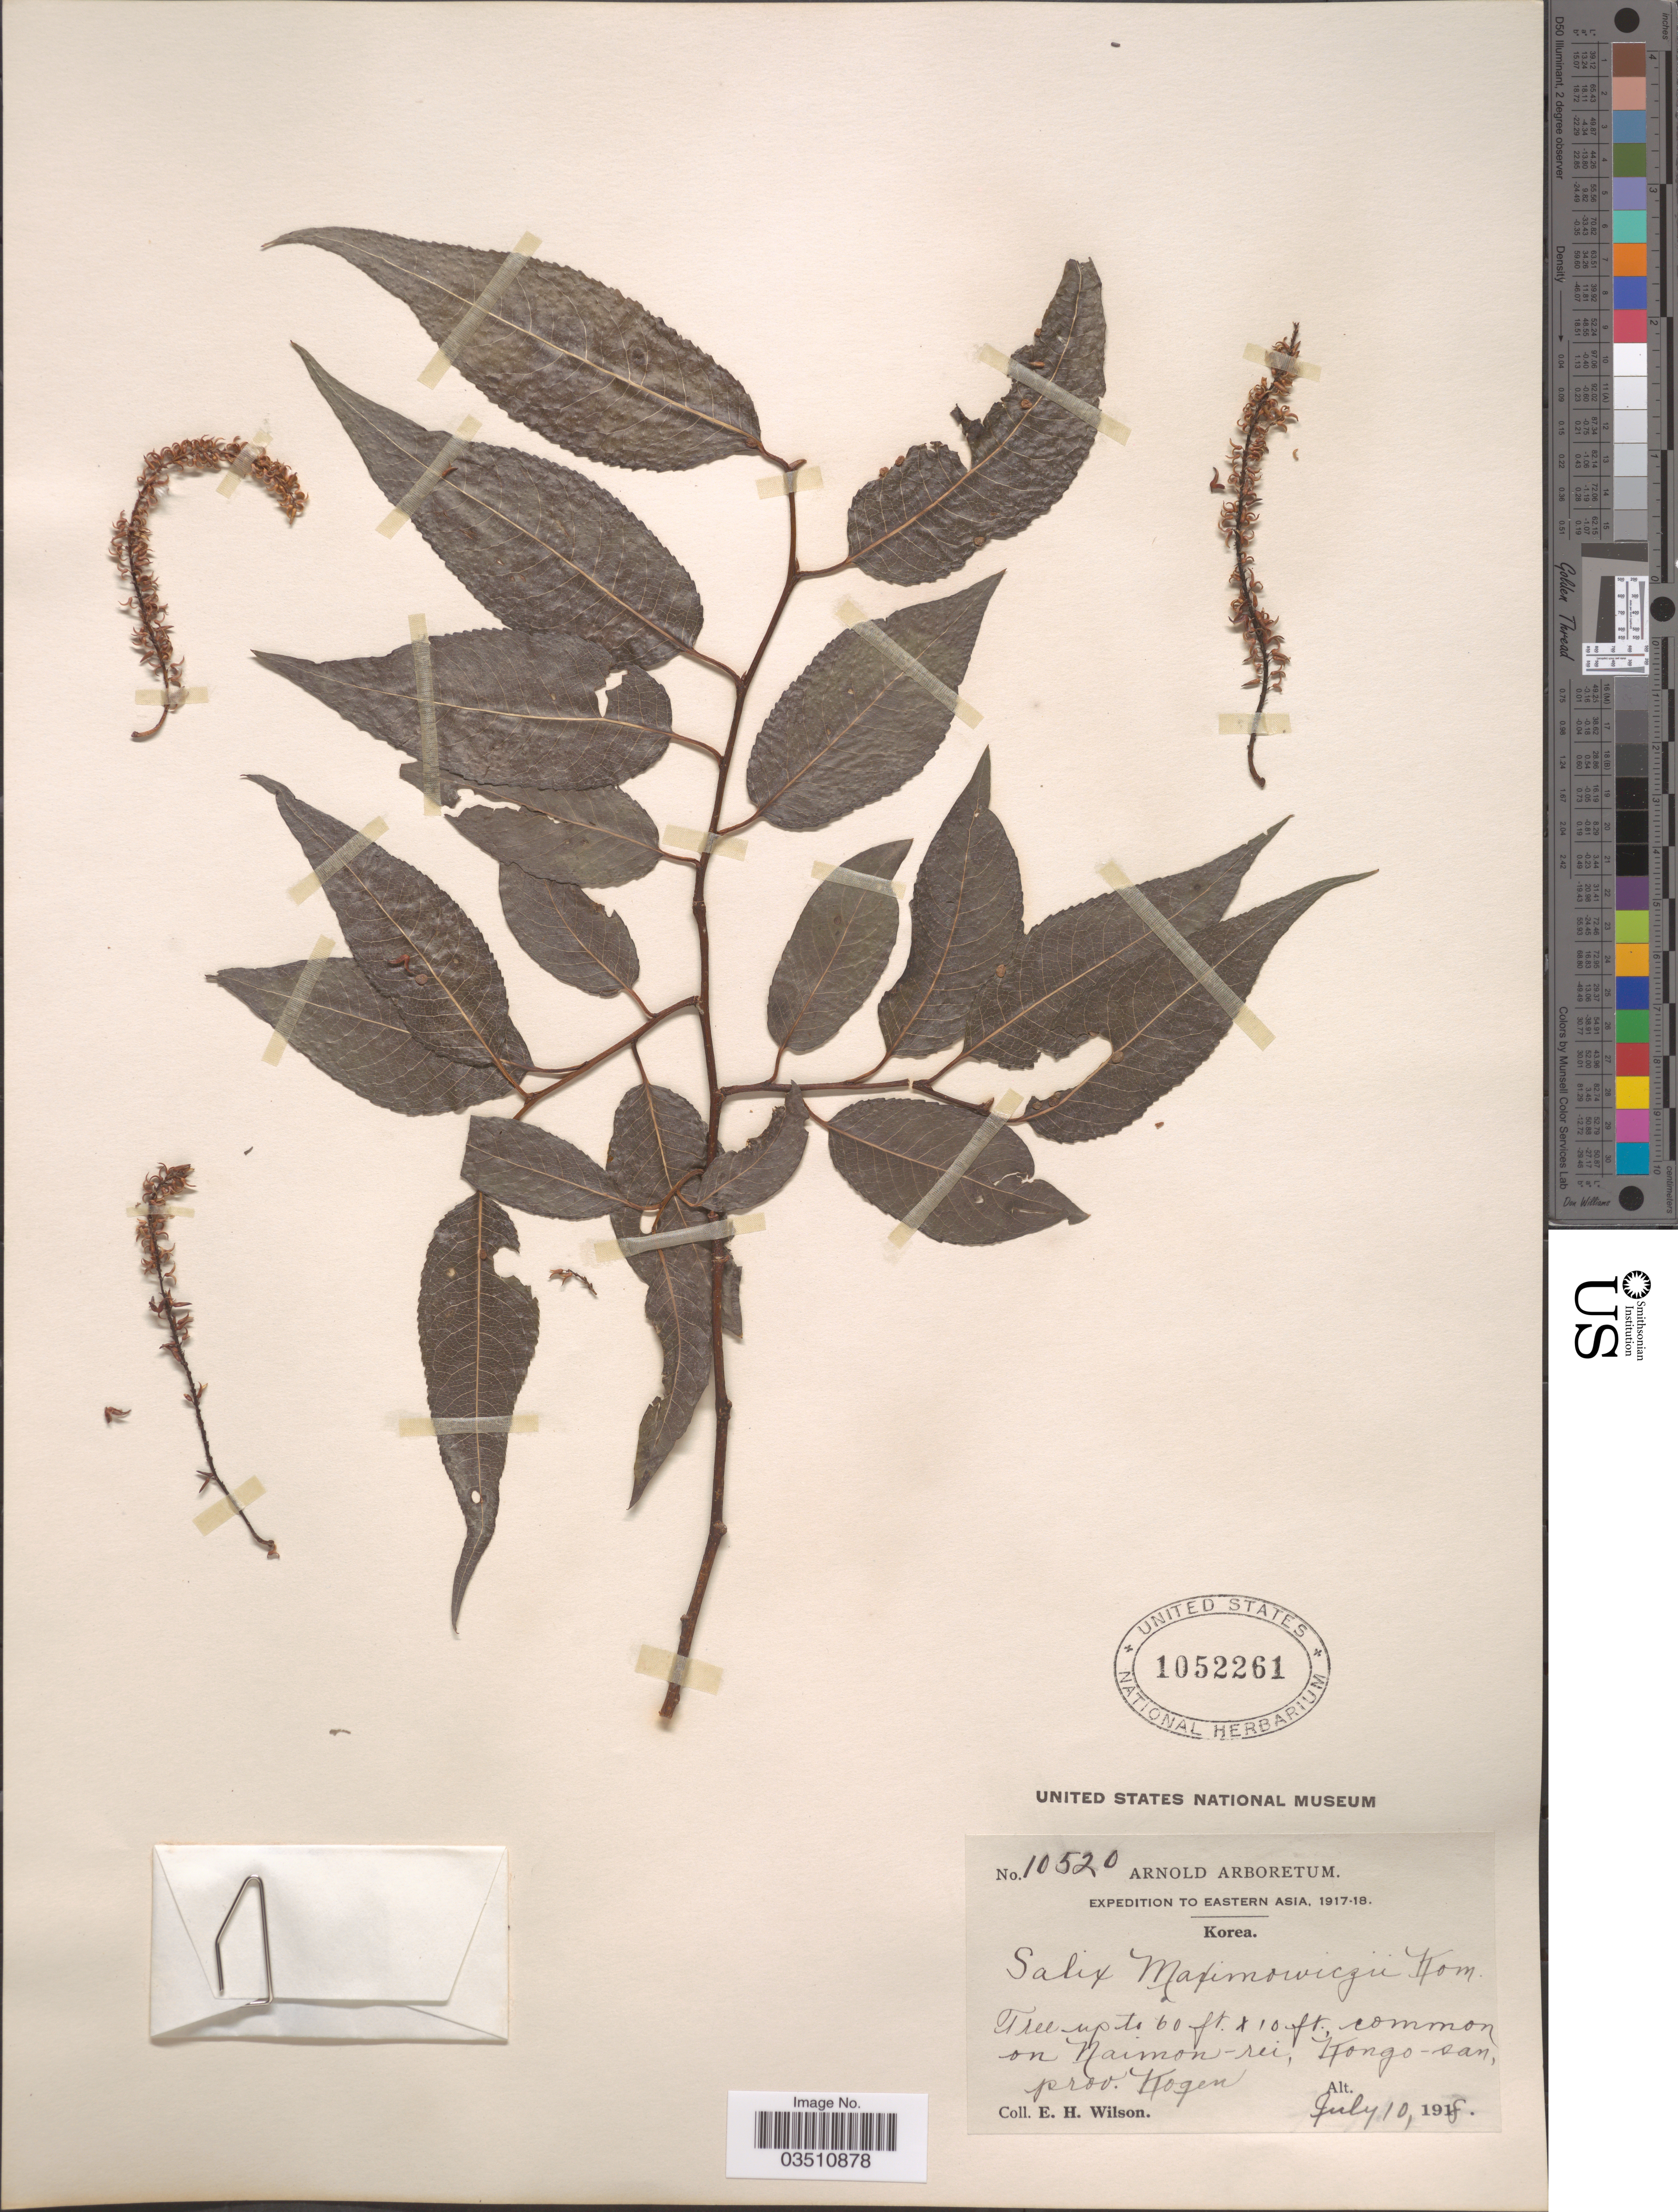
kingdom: Plantae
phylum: Tracheophyta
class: Magnoliopsida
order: Malpighiales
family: Salicaceae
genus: Salix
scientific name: Salix maximowiczii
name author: Kom.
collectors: E. Wilson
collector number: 10520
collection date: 1918-07-10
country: North Korea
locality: On Naimon-rei, Kongo-san, prov. Kogen.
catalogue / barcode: US 1052261